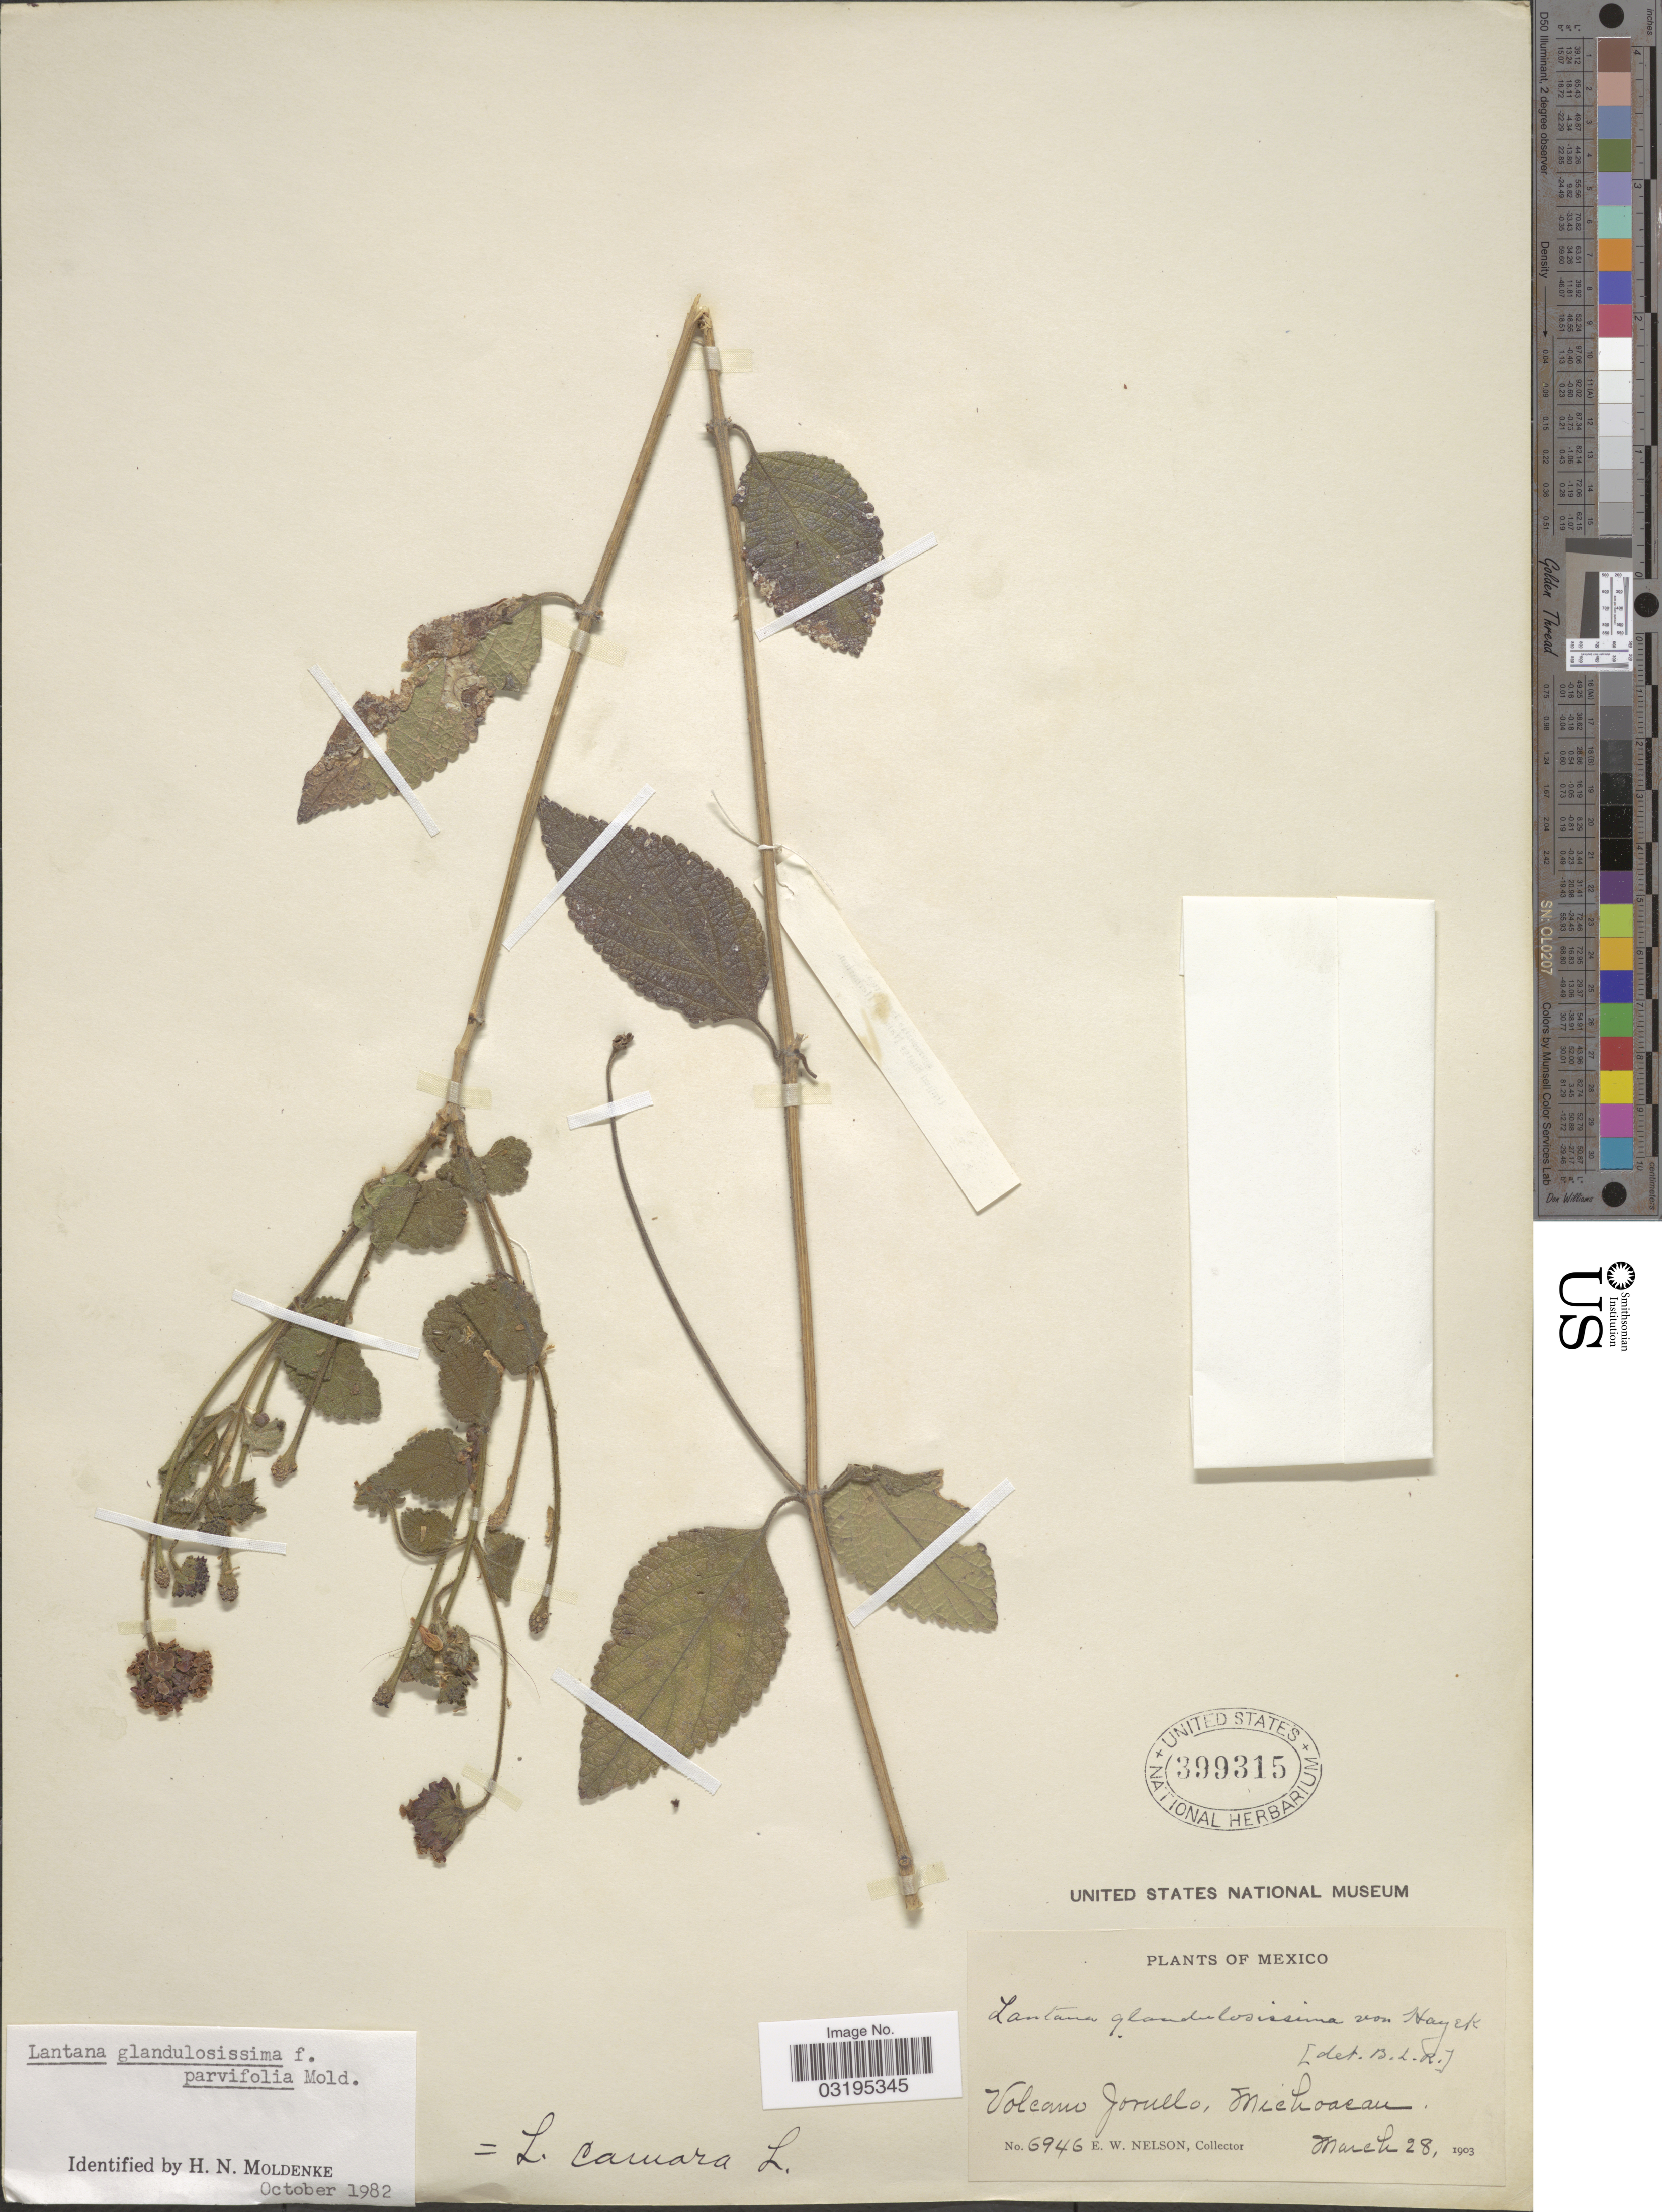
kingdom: Plantae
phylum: Tracheophyta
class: Magnoliopsida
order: Lamiales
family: Verbenaceae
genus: Lantana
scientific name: Lantana glandulosissima f. parvifolia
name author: Hayek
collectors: E. W. Nelson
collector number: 6946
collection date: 1903-03-28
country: Mexico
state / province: Michoacán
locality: Volcano Jorullo.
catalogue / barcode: US 399315